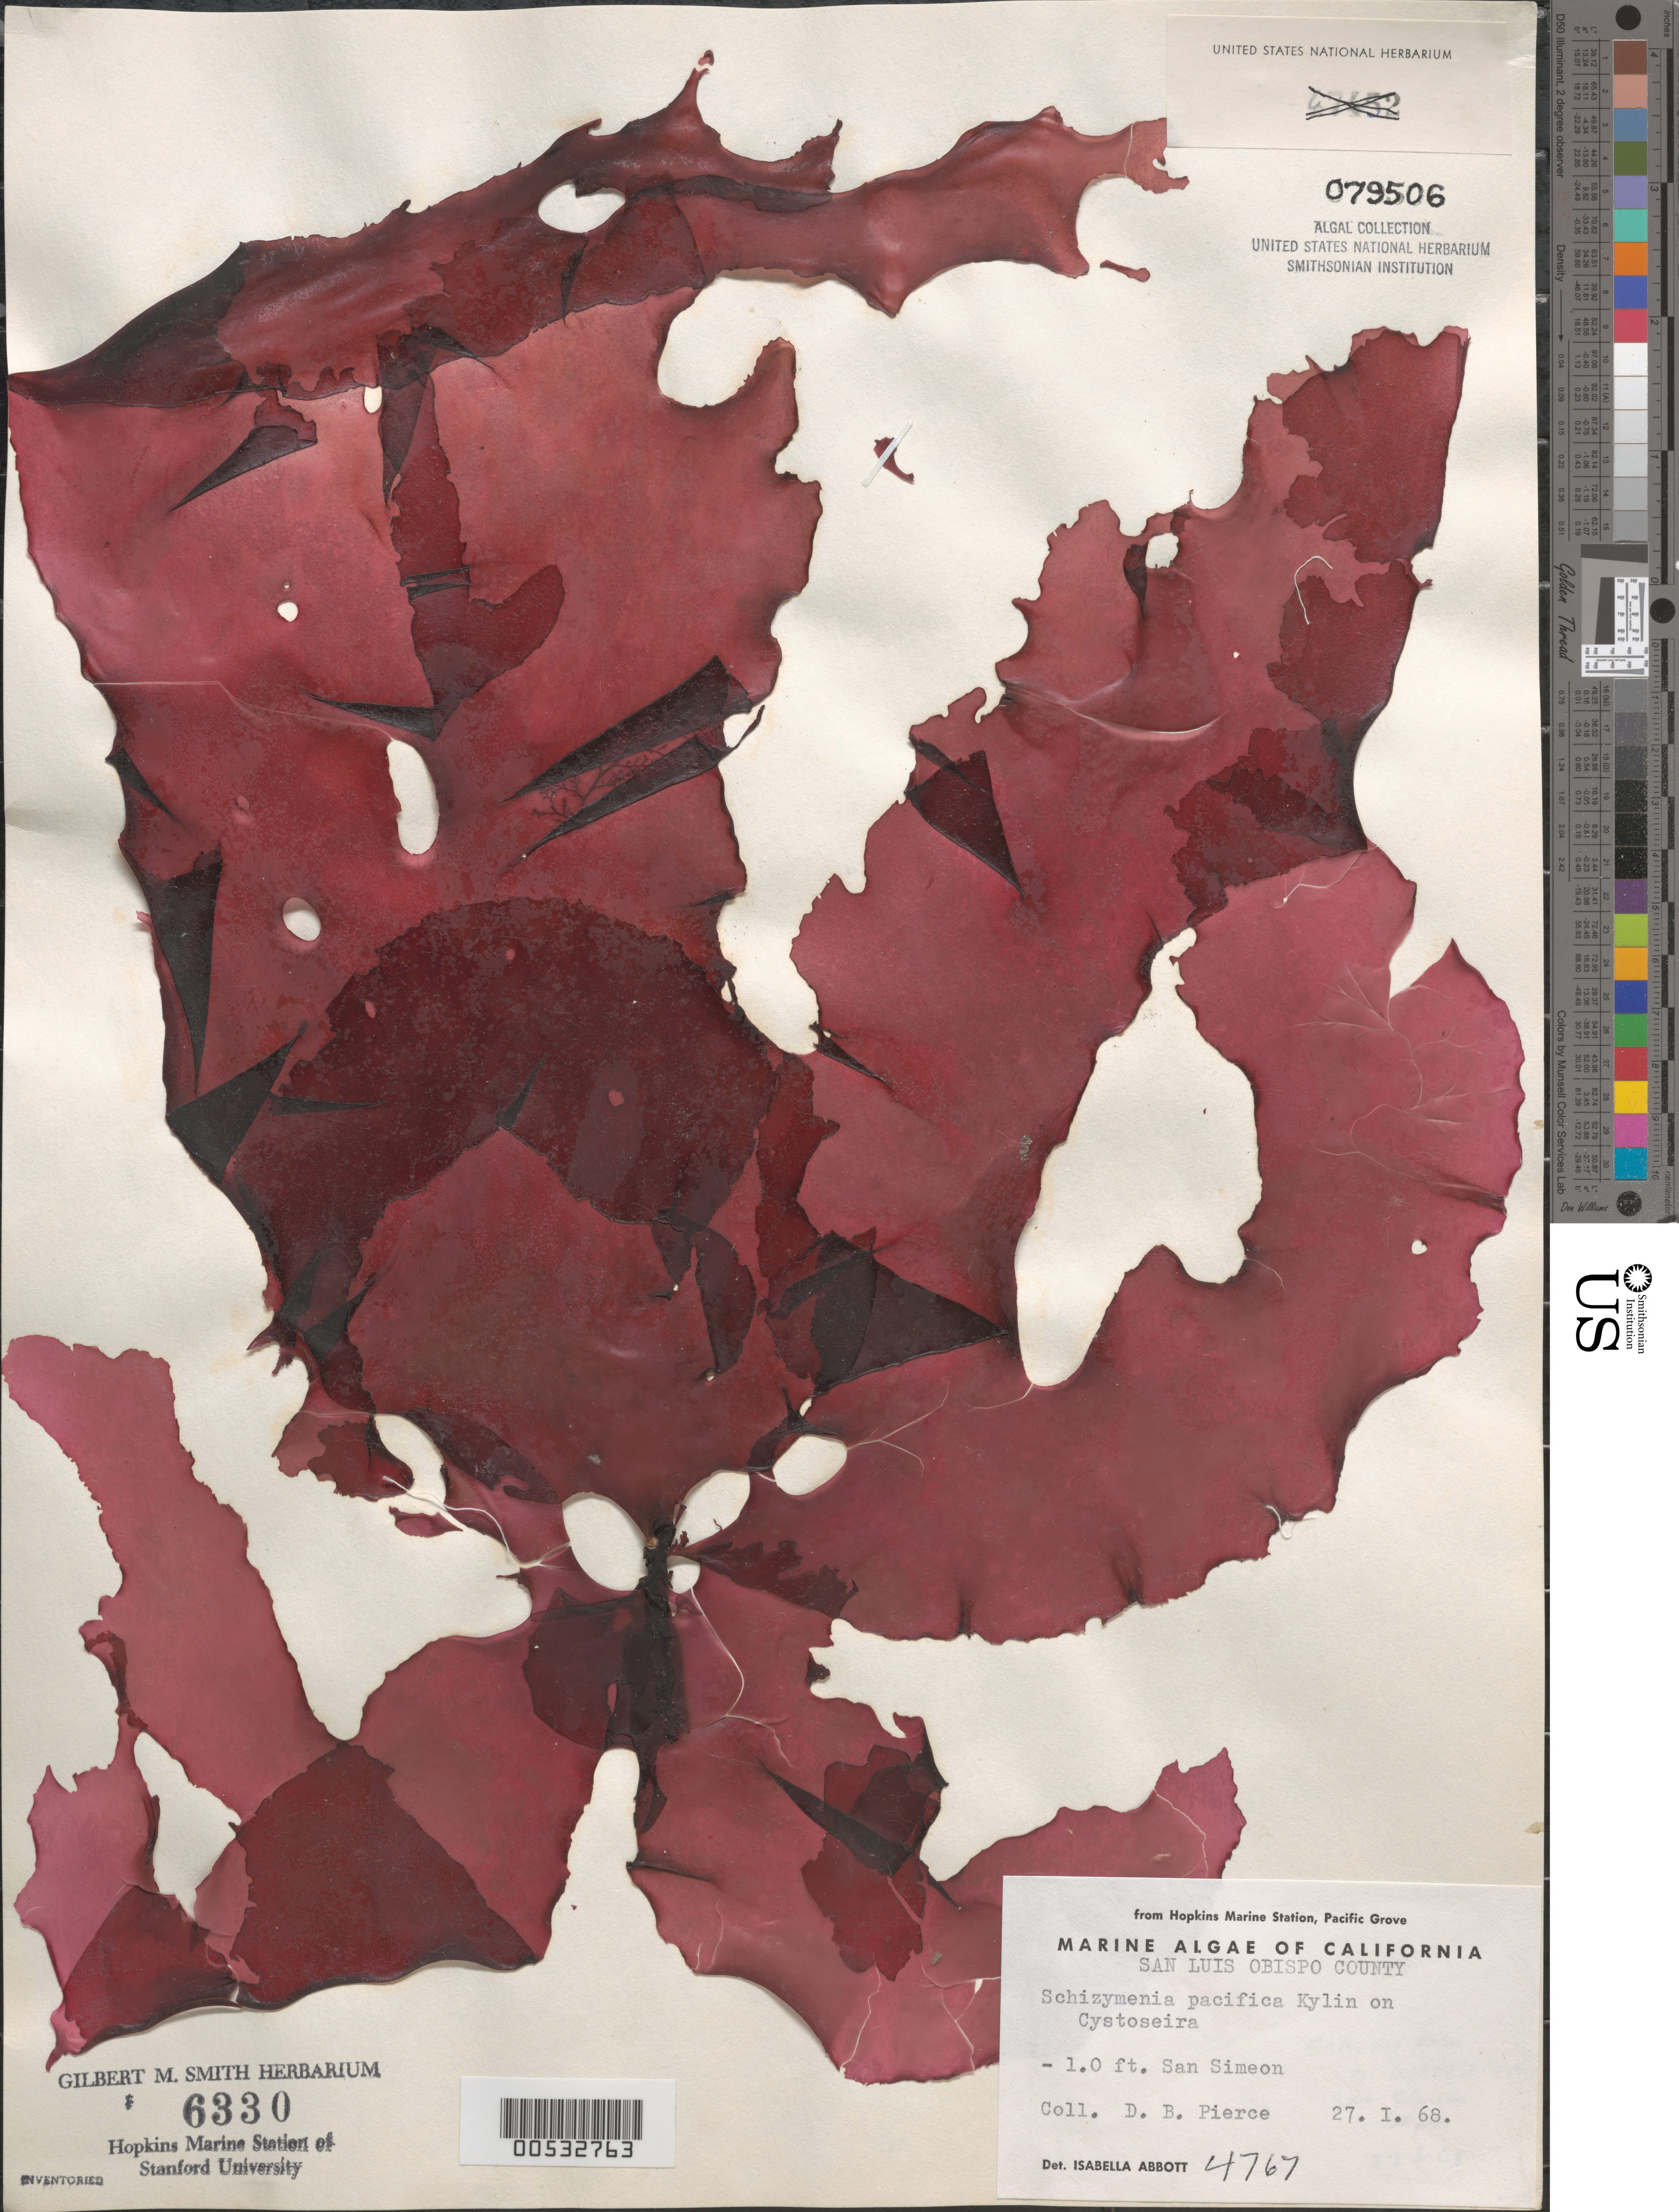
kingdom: Plantae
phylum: Rhodophyta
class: Florideophyceae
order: Nemastomatales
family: Schizymeniaceae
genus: Schizymenia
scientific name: Schizymenia pacifica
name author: (Kylin) Kylin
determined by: Abbott, Isabella A.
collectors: D. Pierce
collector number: IAA 4767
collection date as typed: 27 Jan 1968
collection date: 1968-01-27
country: United States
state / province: California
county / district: San Luis Obispo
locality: San Simeon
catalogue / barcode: US 79506